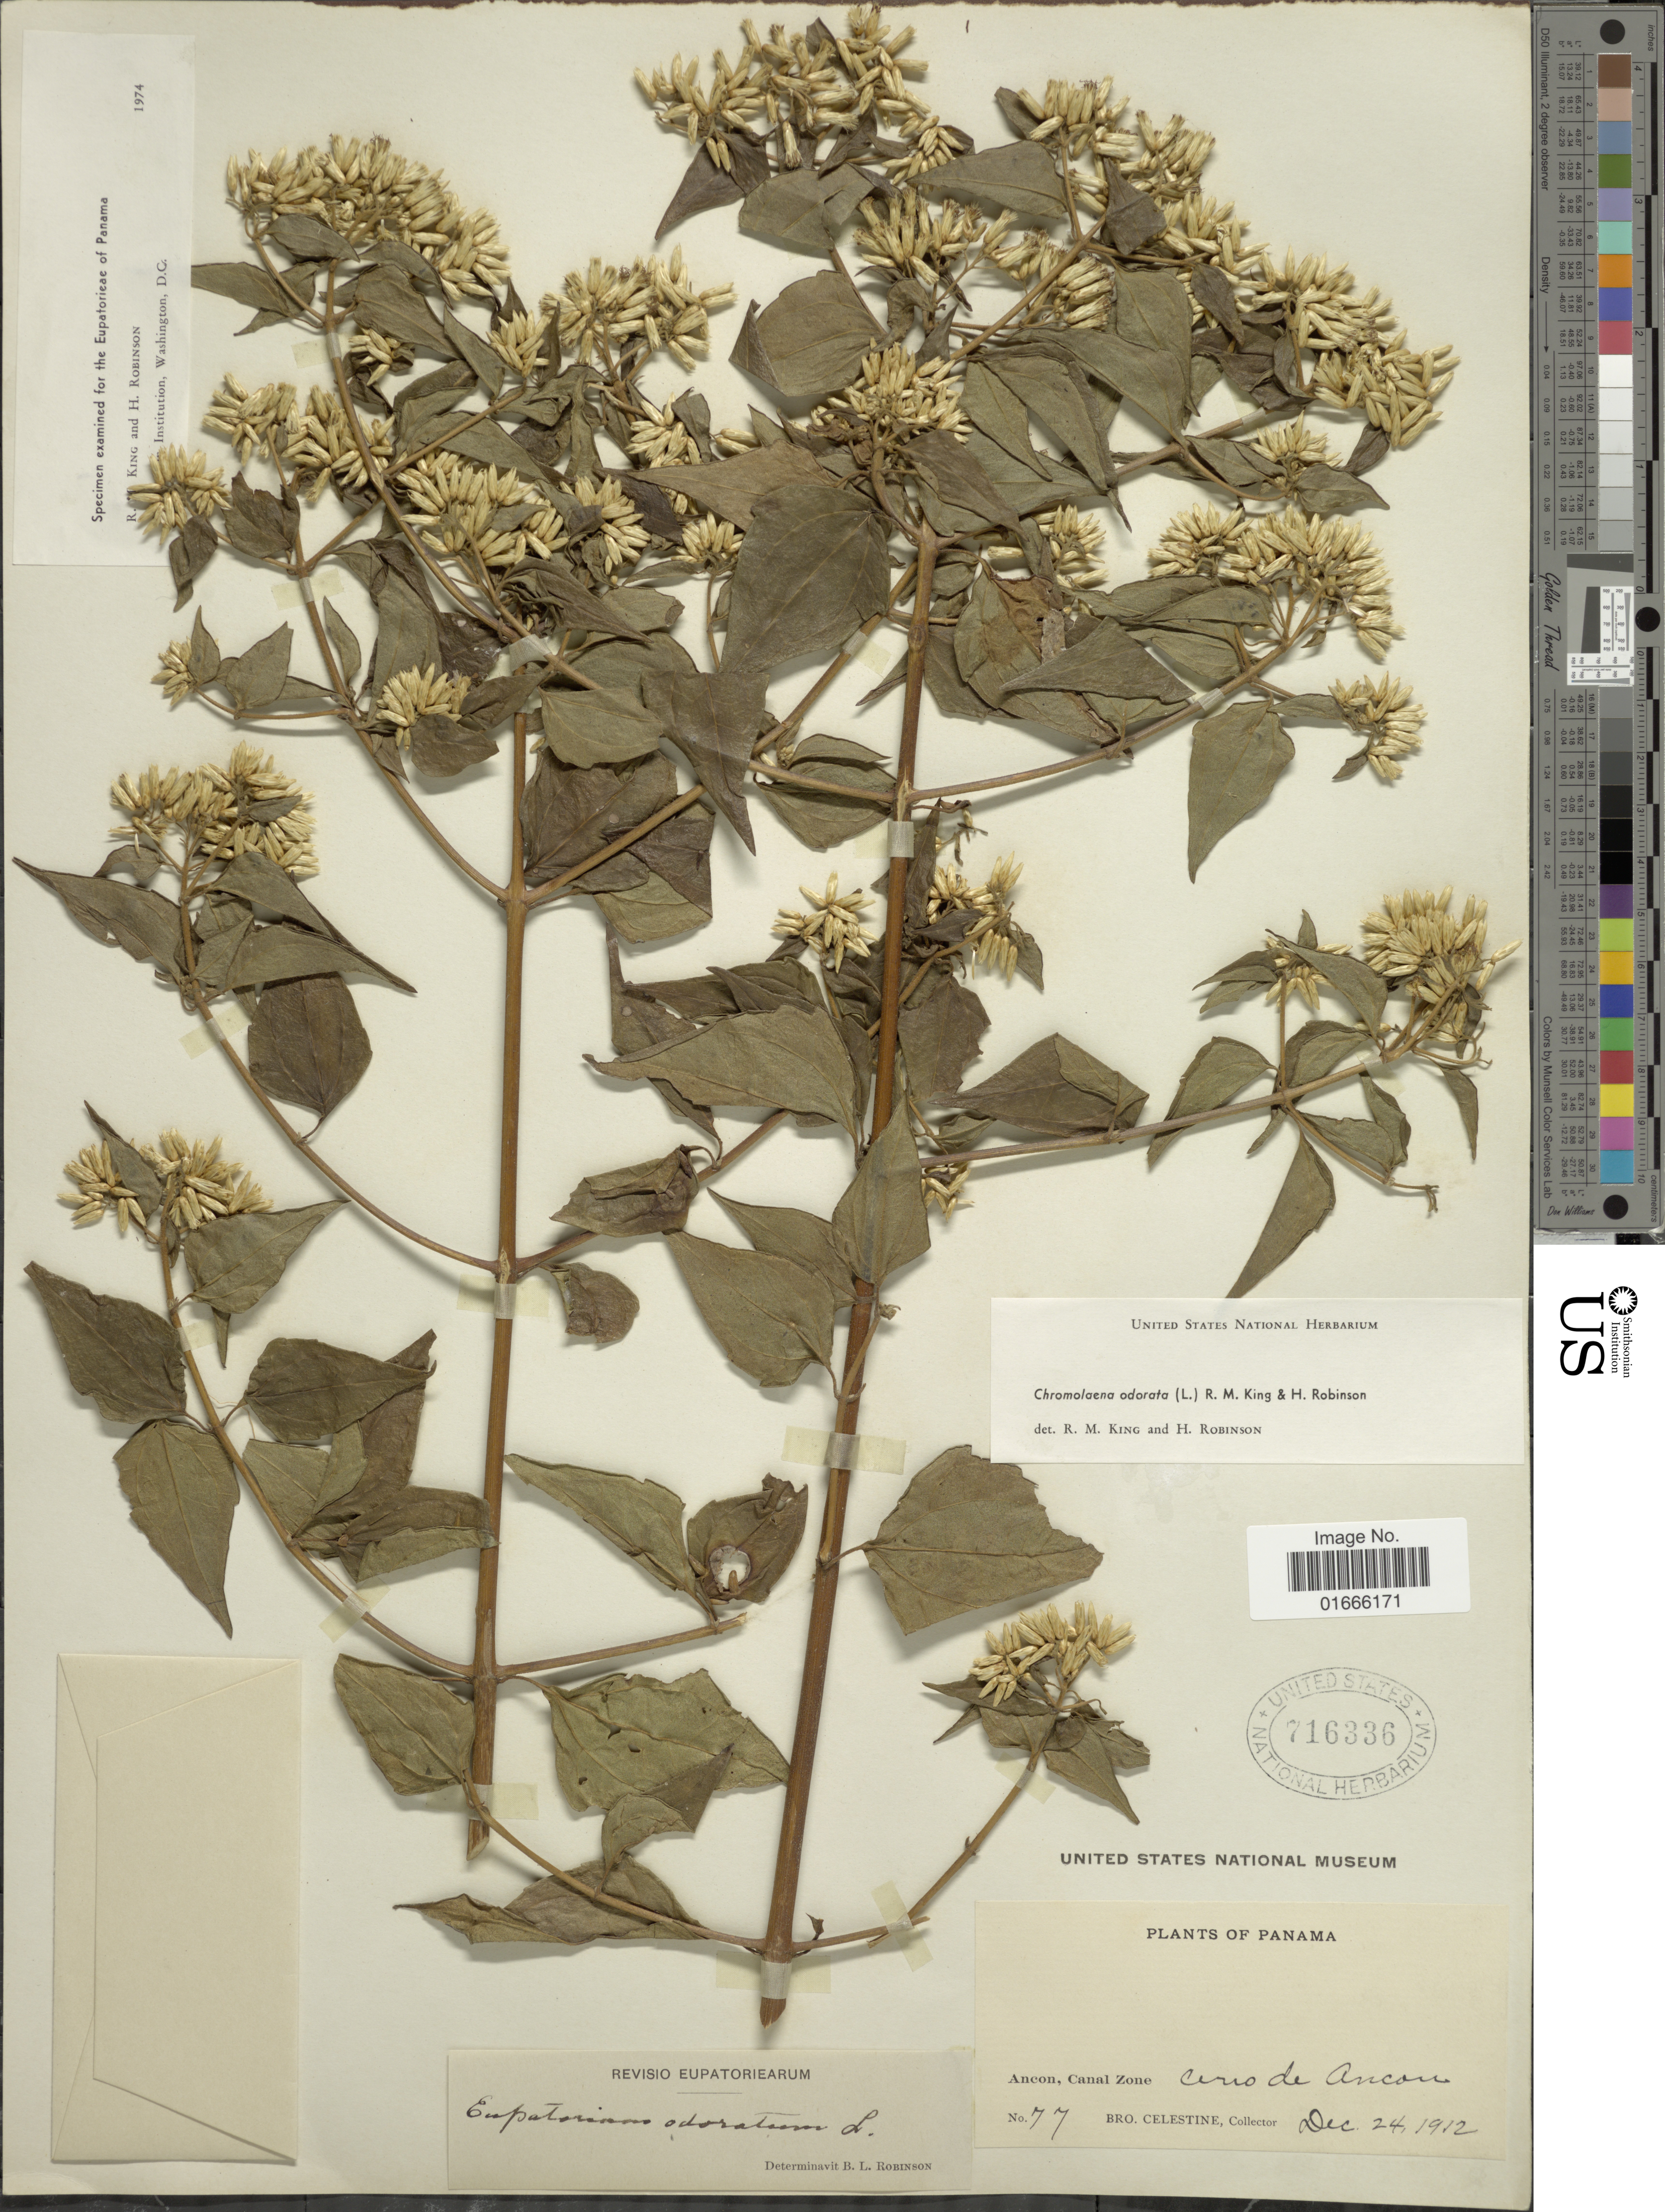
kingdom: Plantae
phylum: Tracheophyta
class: Magnoliopsida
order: Asterales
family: Asteraceae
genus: Chromolaena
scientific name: Chromolaena odorata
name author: (L.) R.M. King & H. Rob.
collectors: B. Celestine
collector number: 77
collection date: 1912-12-24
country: Panama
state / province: Colón / Panamá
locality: Ancon, Canal Zone, Cerro de Ancon.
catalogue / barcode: US 716336